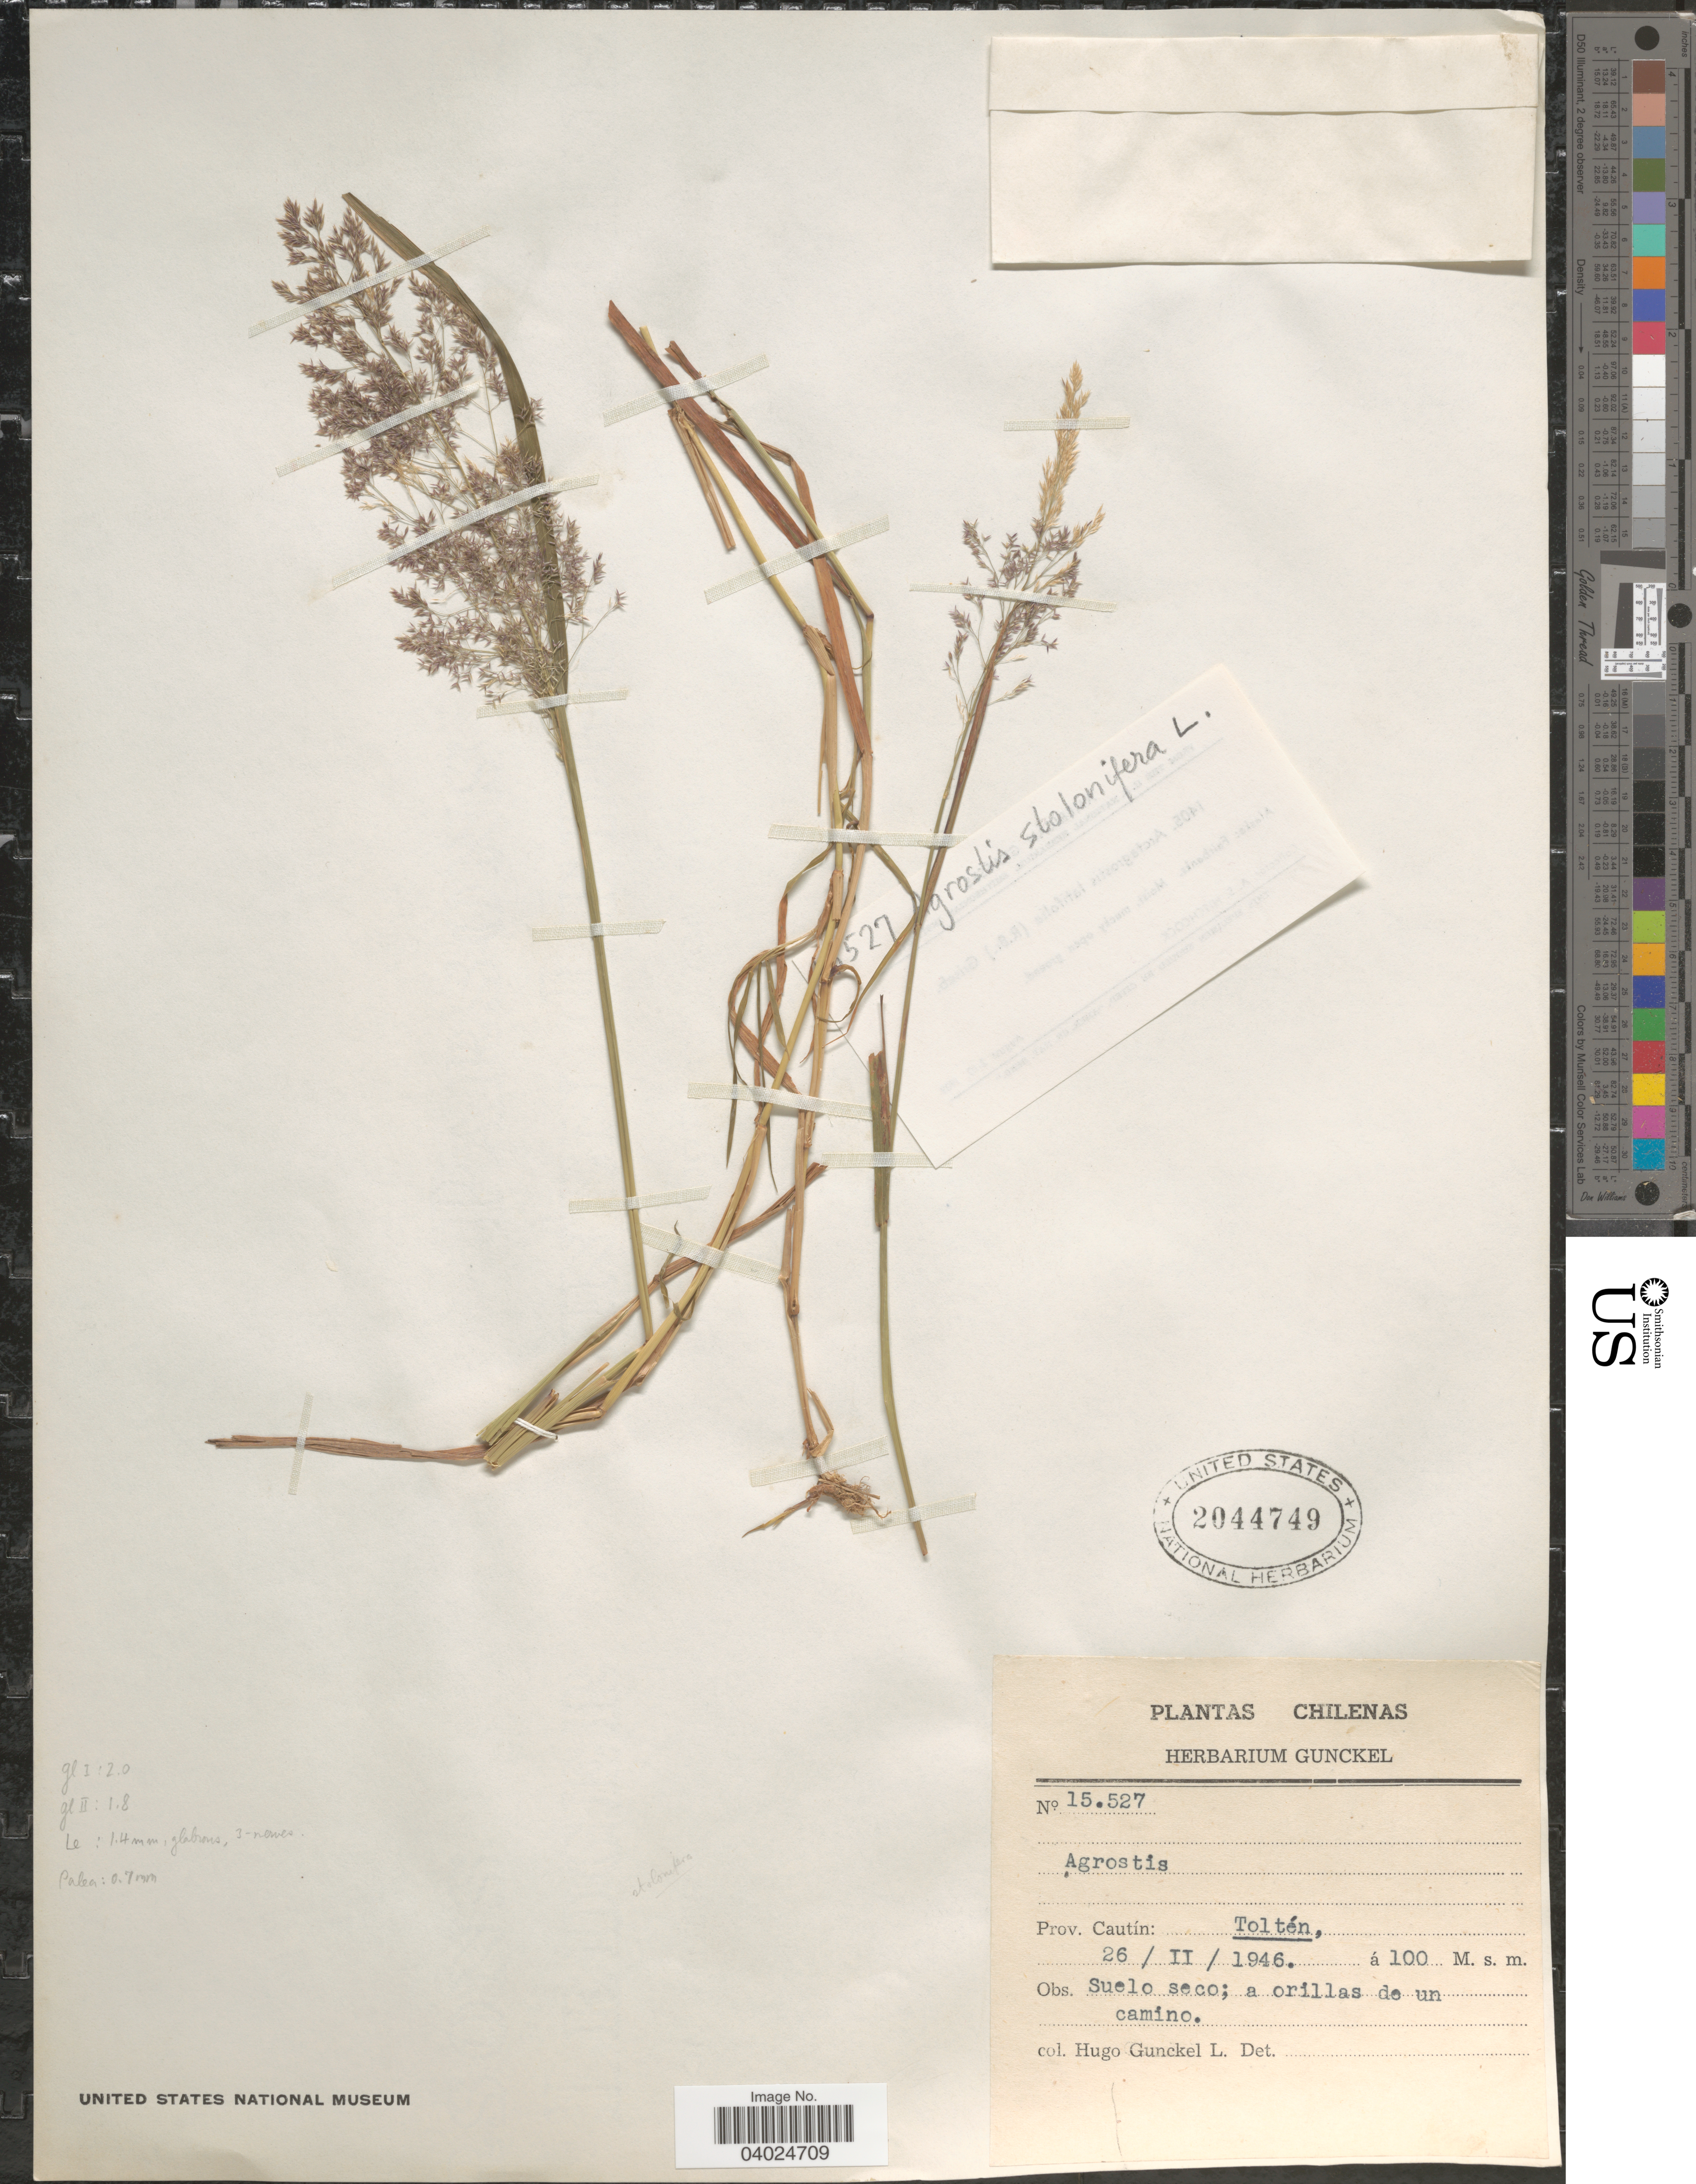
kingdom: Plantae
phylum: Tracheophyta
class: Liliopsida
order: Poales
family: Poaceae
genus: Agrostis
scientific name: Agrostis stolonifera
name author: L.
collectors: H. Gunckel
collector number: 15527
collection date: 1946-02-26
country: Chile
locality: Prov. Cautín: Toltén.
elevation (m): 100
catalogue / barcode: US 2044749